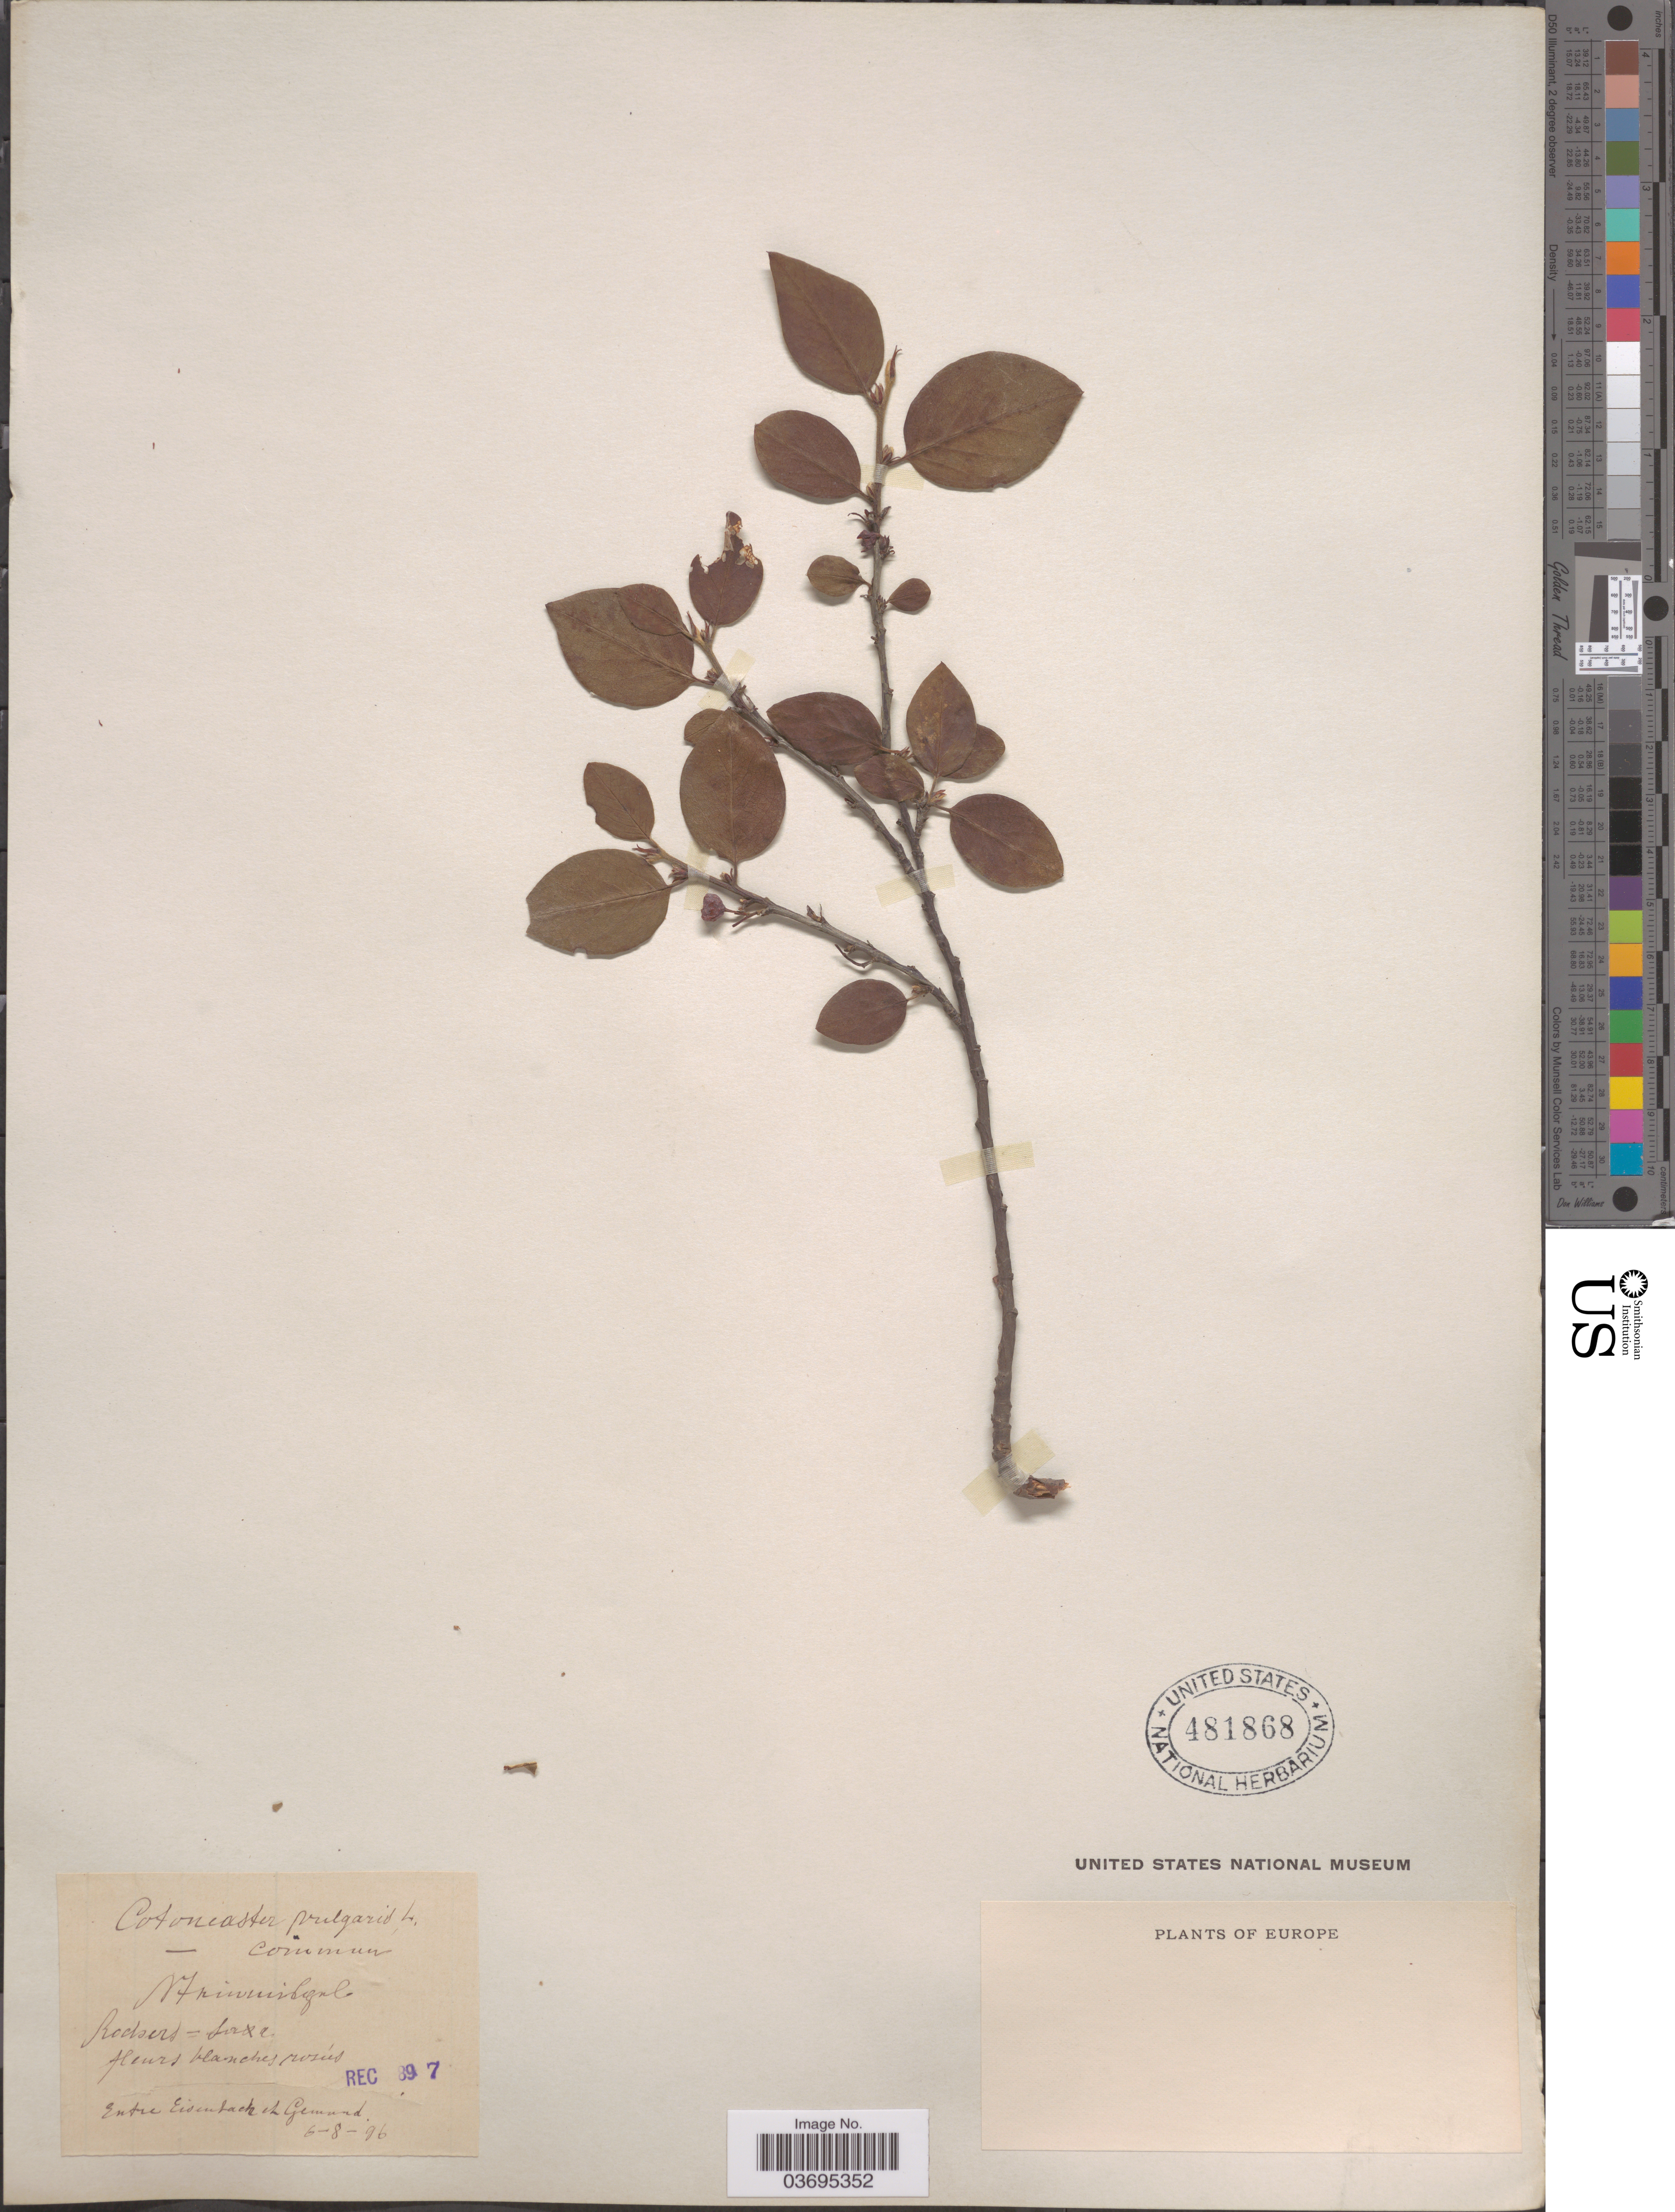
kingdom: Plantae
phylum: Tracheophyta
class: Magnoliopsida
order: Rosales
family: Rosaceae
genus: Cotoneaster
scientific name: Cotoneaster vulgaris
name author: Lindl.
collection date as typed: Transcribed d/m/y: 6/8/96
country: Germany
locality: Europe. Mrivernicezal. Rodsers - Jorxa. [interpreted] [unsure placement] Entre Eisenbach et Gemund.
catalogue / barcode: US 481868